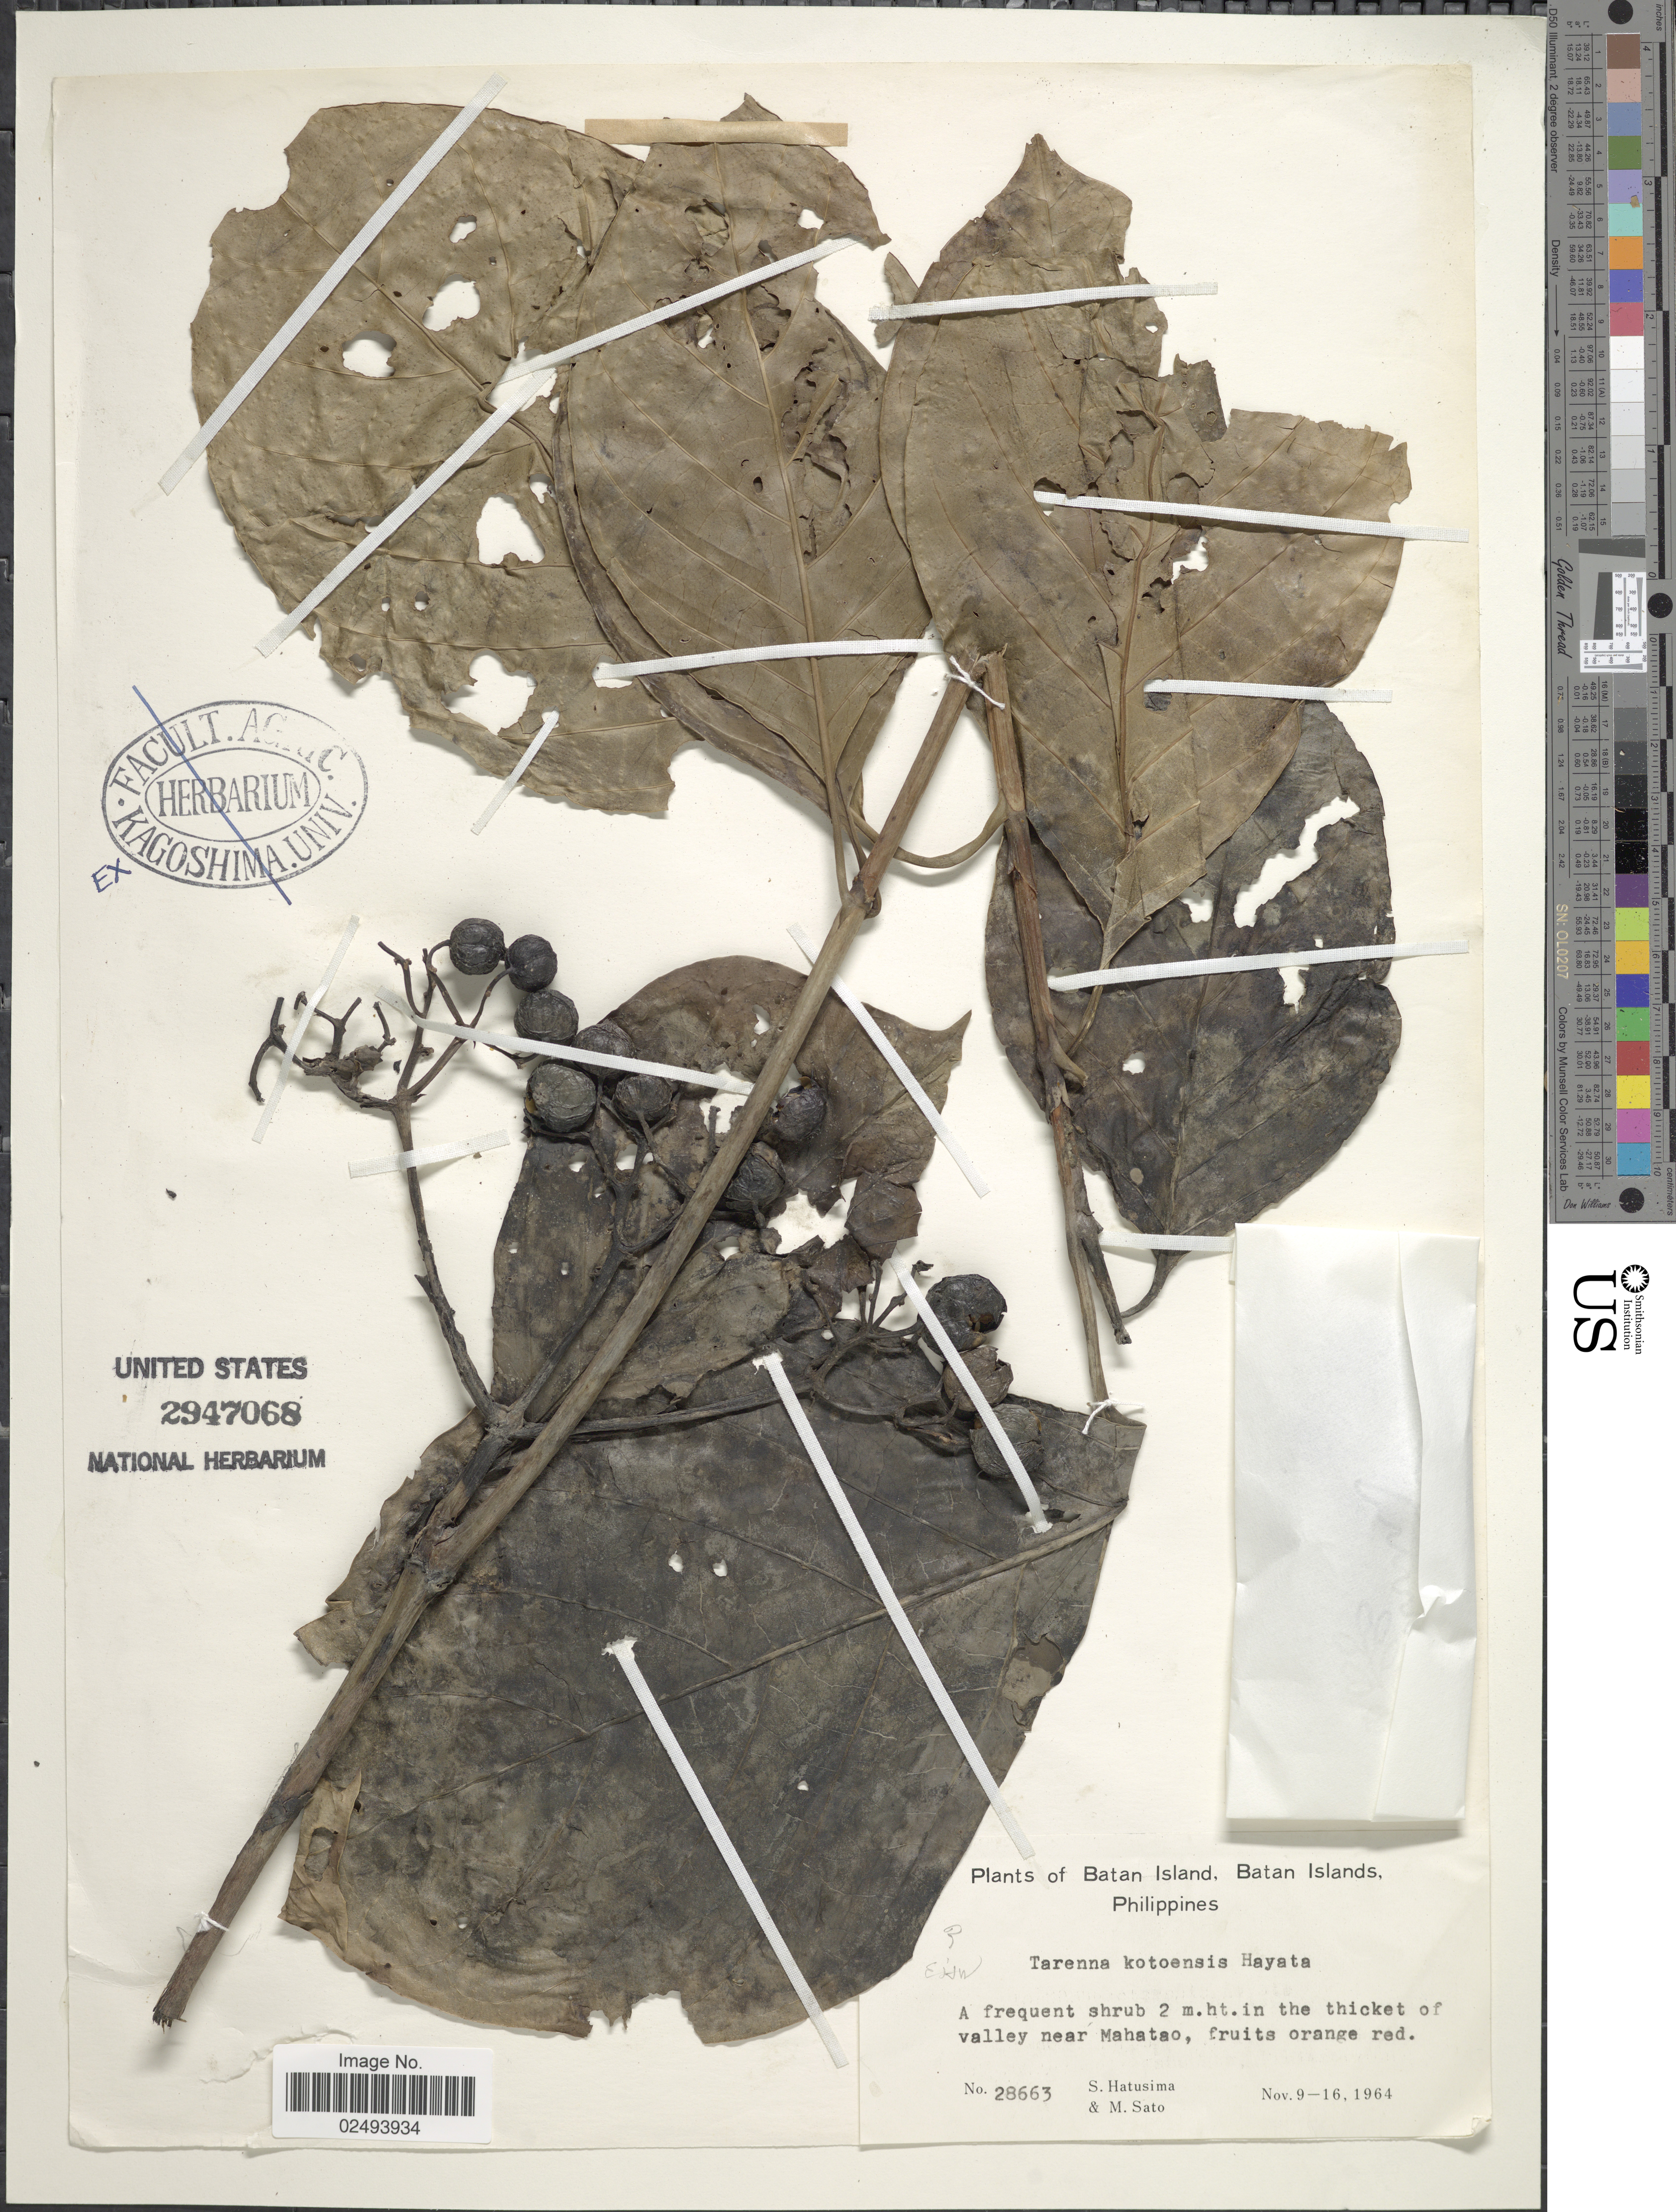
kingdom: Plantae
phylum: Tracheophyta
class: Magnoliopsida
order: Gentianales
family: Rubiaceae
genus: Tarenna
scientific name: Tarenna kotoensis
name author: (Hayata) Masam.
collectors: S. Hatusima & M. Sato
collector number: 28663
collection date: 1964-11-09/1964-11-16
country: Philippines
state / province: Cagayan Valley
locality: Batan Island, valley near Mahatao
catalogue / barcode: US 2947068